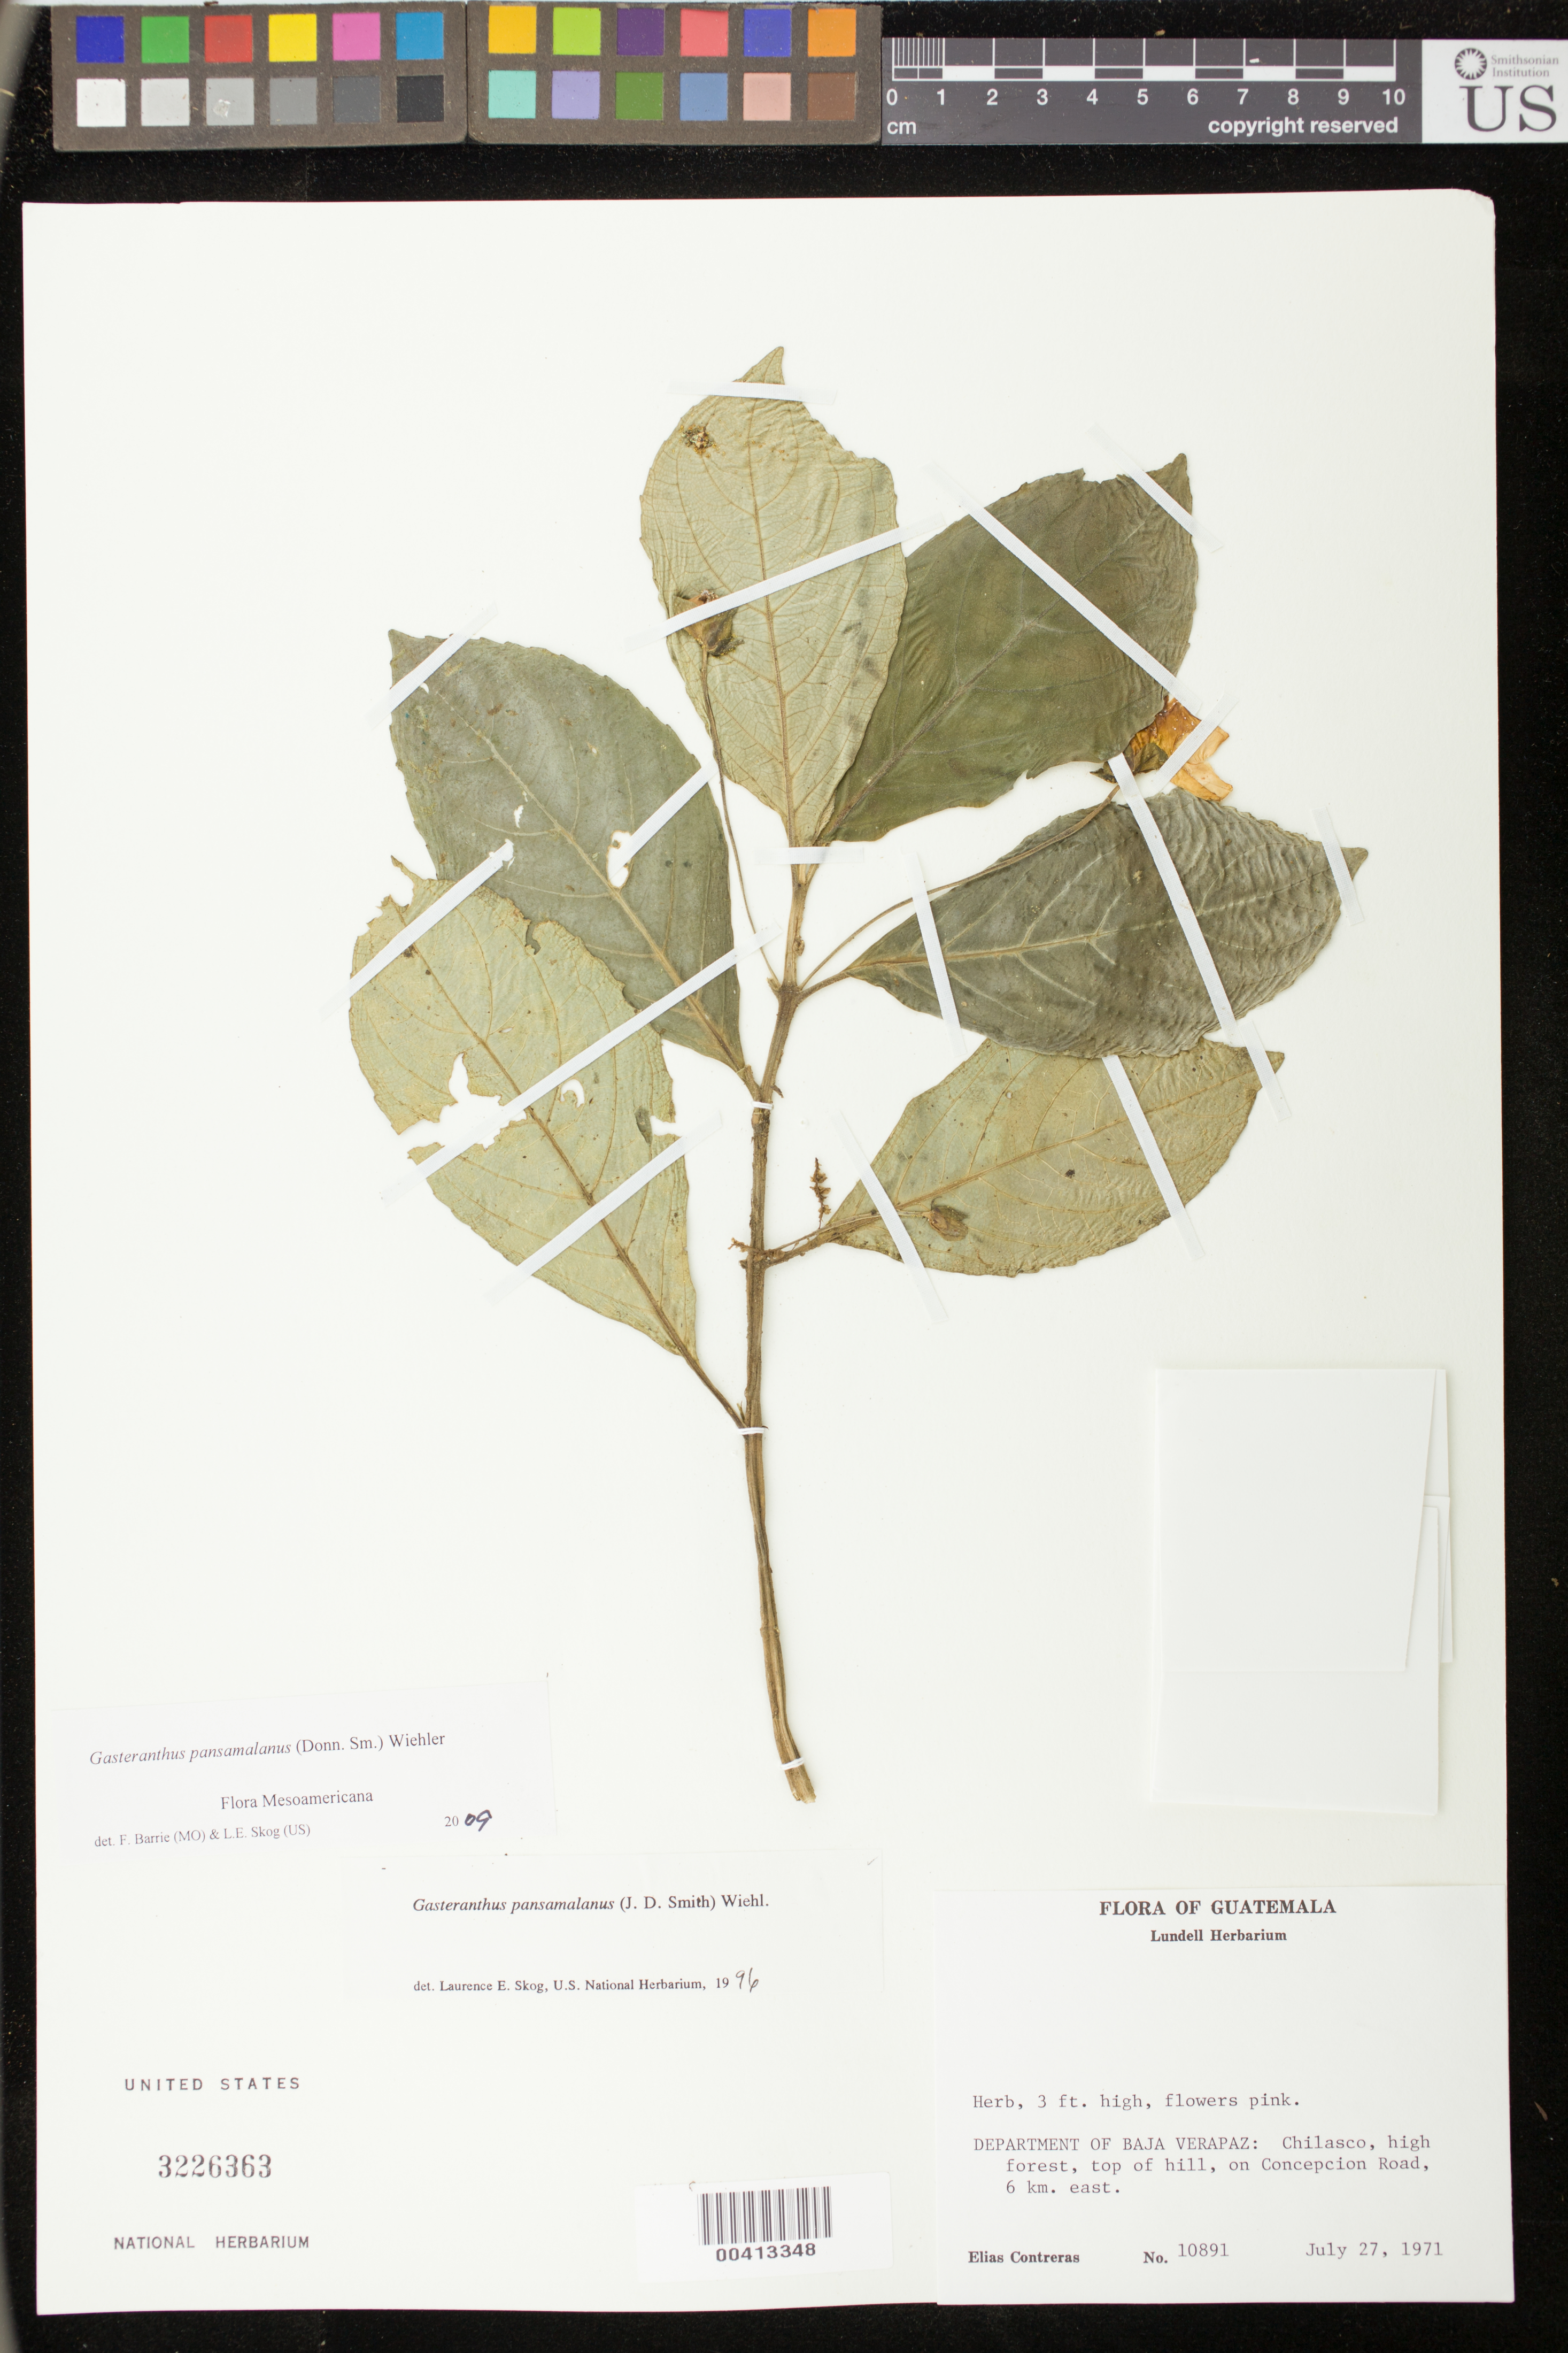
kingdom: Plantae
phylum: Tracheophyta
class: Magnoliopsida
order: Lamiales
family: Gesneriaceae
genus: Gasteranthus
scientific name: Gasteranthus pansamalanus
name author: (Donn. Sm.) Wiehler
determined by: Skog, Laurence E.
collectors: E. Contreras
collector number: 10891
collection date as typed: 27 Jul 1971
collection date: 1971-07-27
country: Guatemala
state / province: Baja Verapaz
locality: Chilasco, on Concepcion Road, 6 km east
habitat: High forest, top of hill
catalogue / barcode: US 3226363